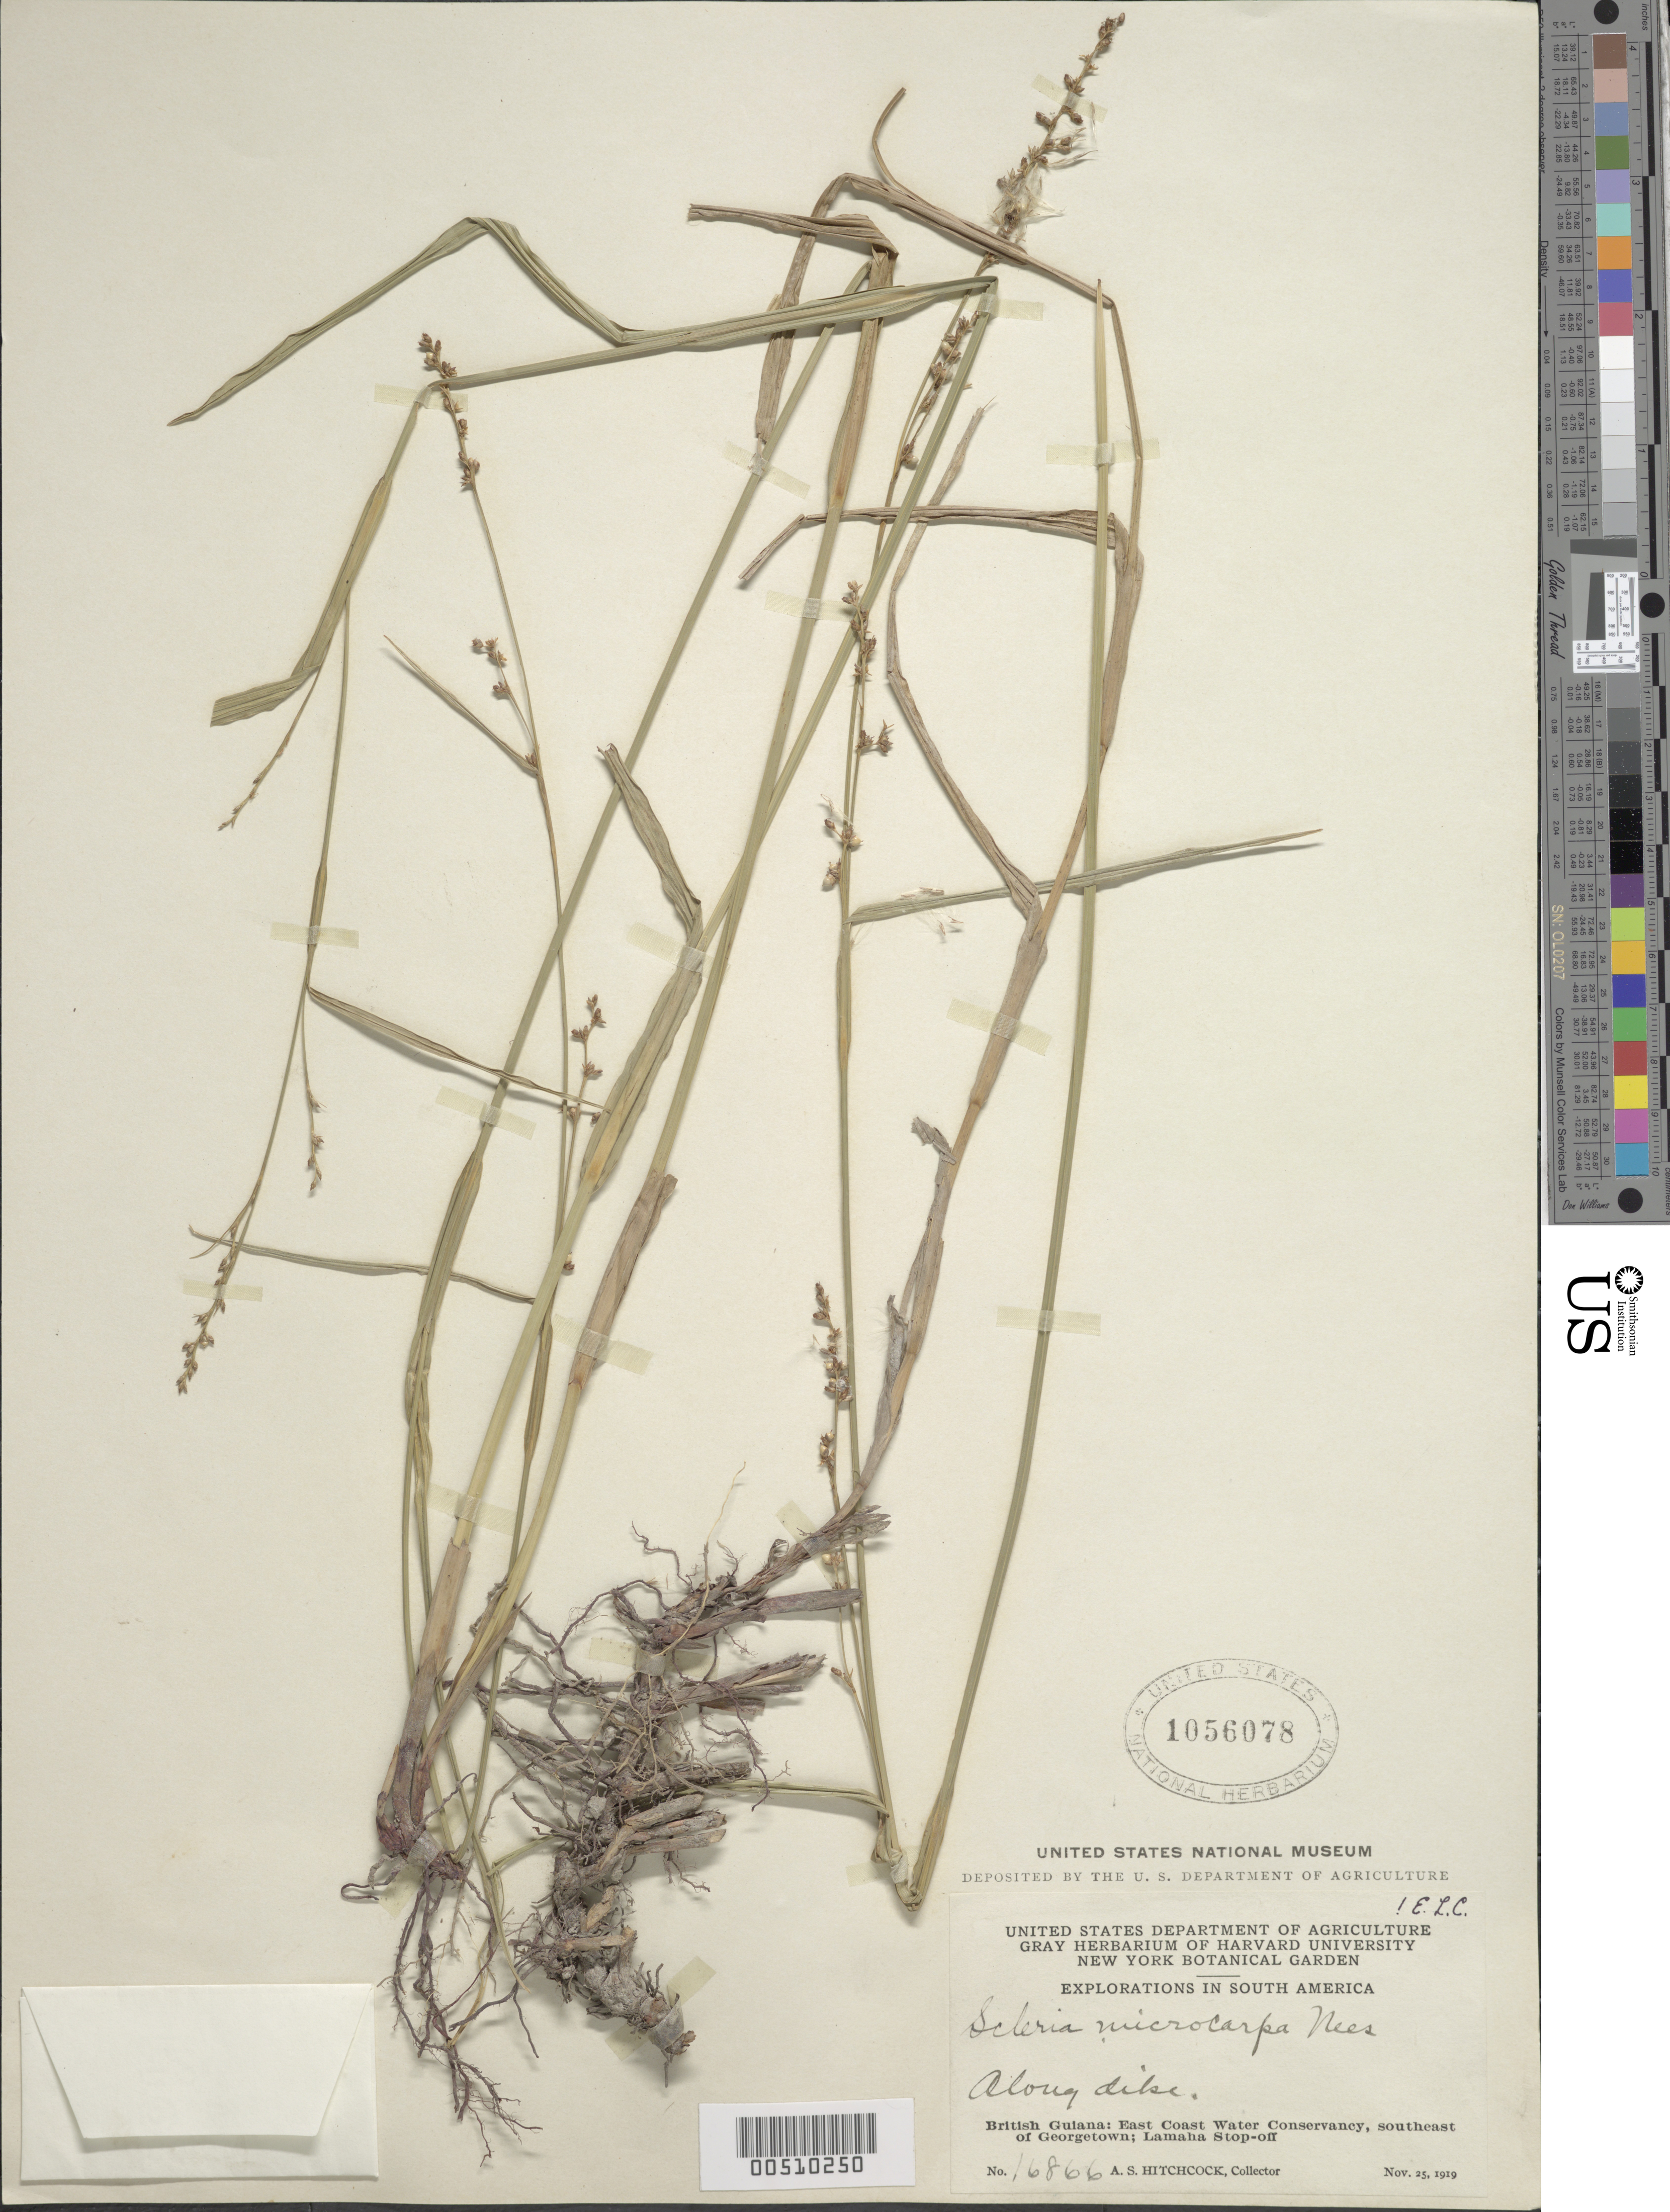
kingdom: Plantae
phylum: Tracheophyta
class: Liliopsida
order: Poales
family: Cyperaceae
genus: Scleria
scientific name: Scleria microcarpa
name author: Nees ex Kunth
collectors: A. S. Hitchcock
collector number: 16866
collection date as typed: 25 Nov 1919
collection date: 1919-11-25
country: Guyana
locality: East Coast Water Conservancy, SE of Georgetown; Lamaha Stop-off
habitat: Along dike.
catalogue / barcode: US 1056078